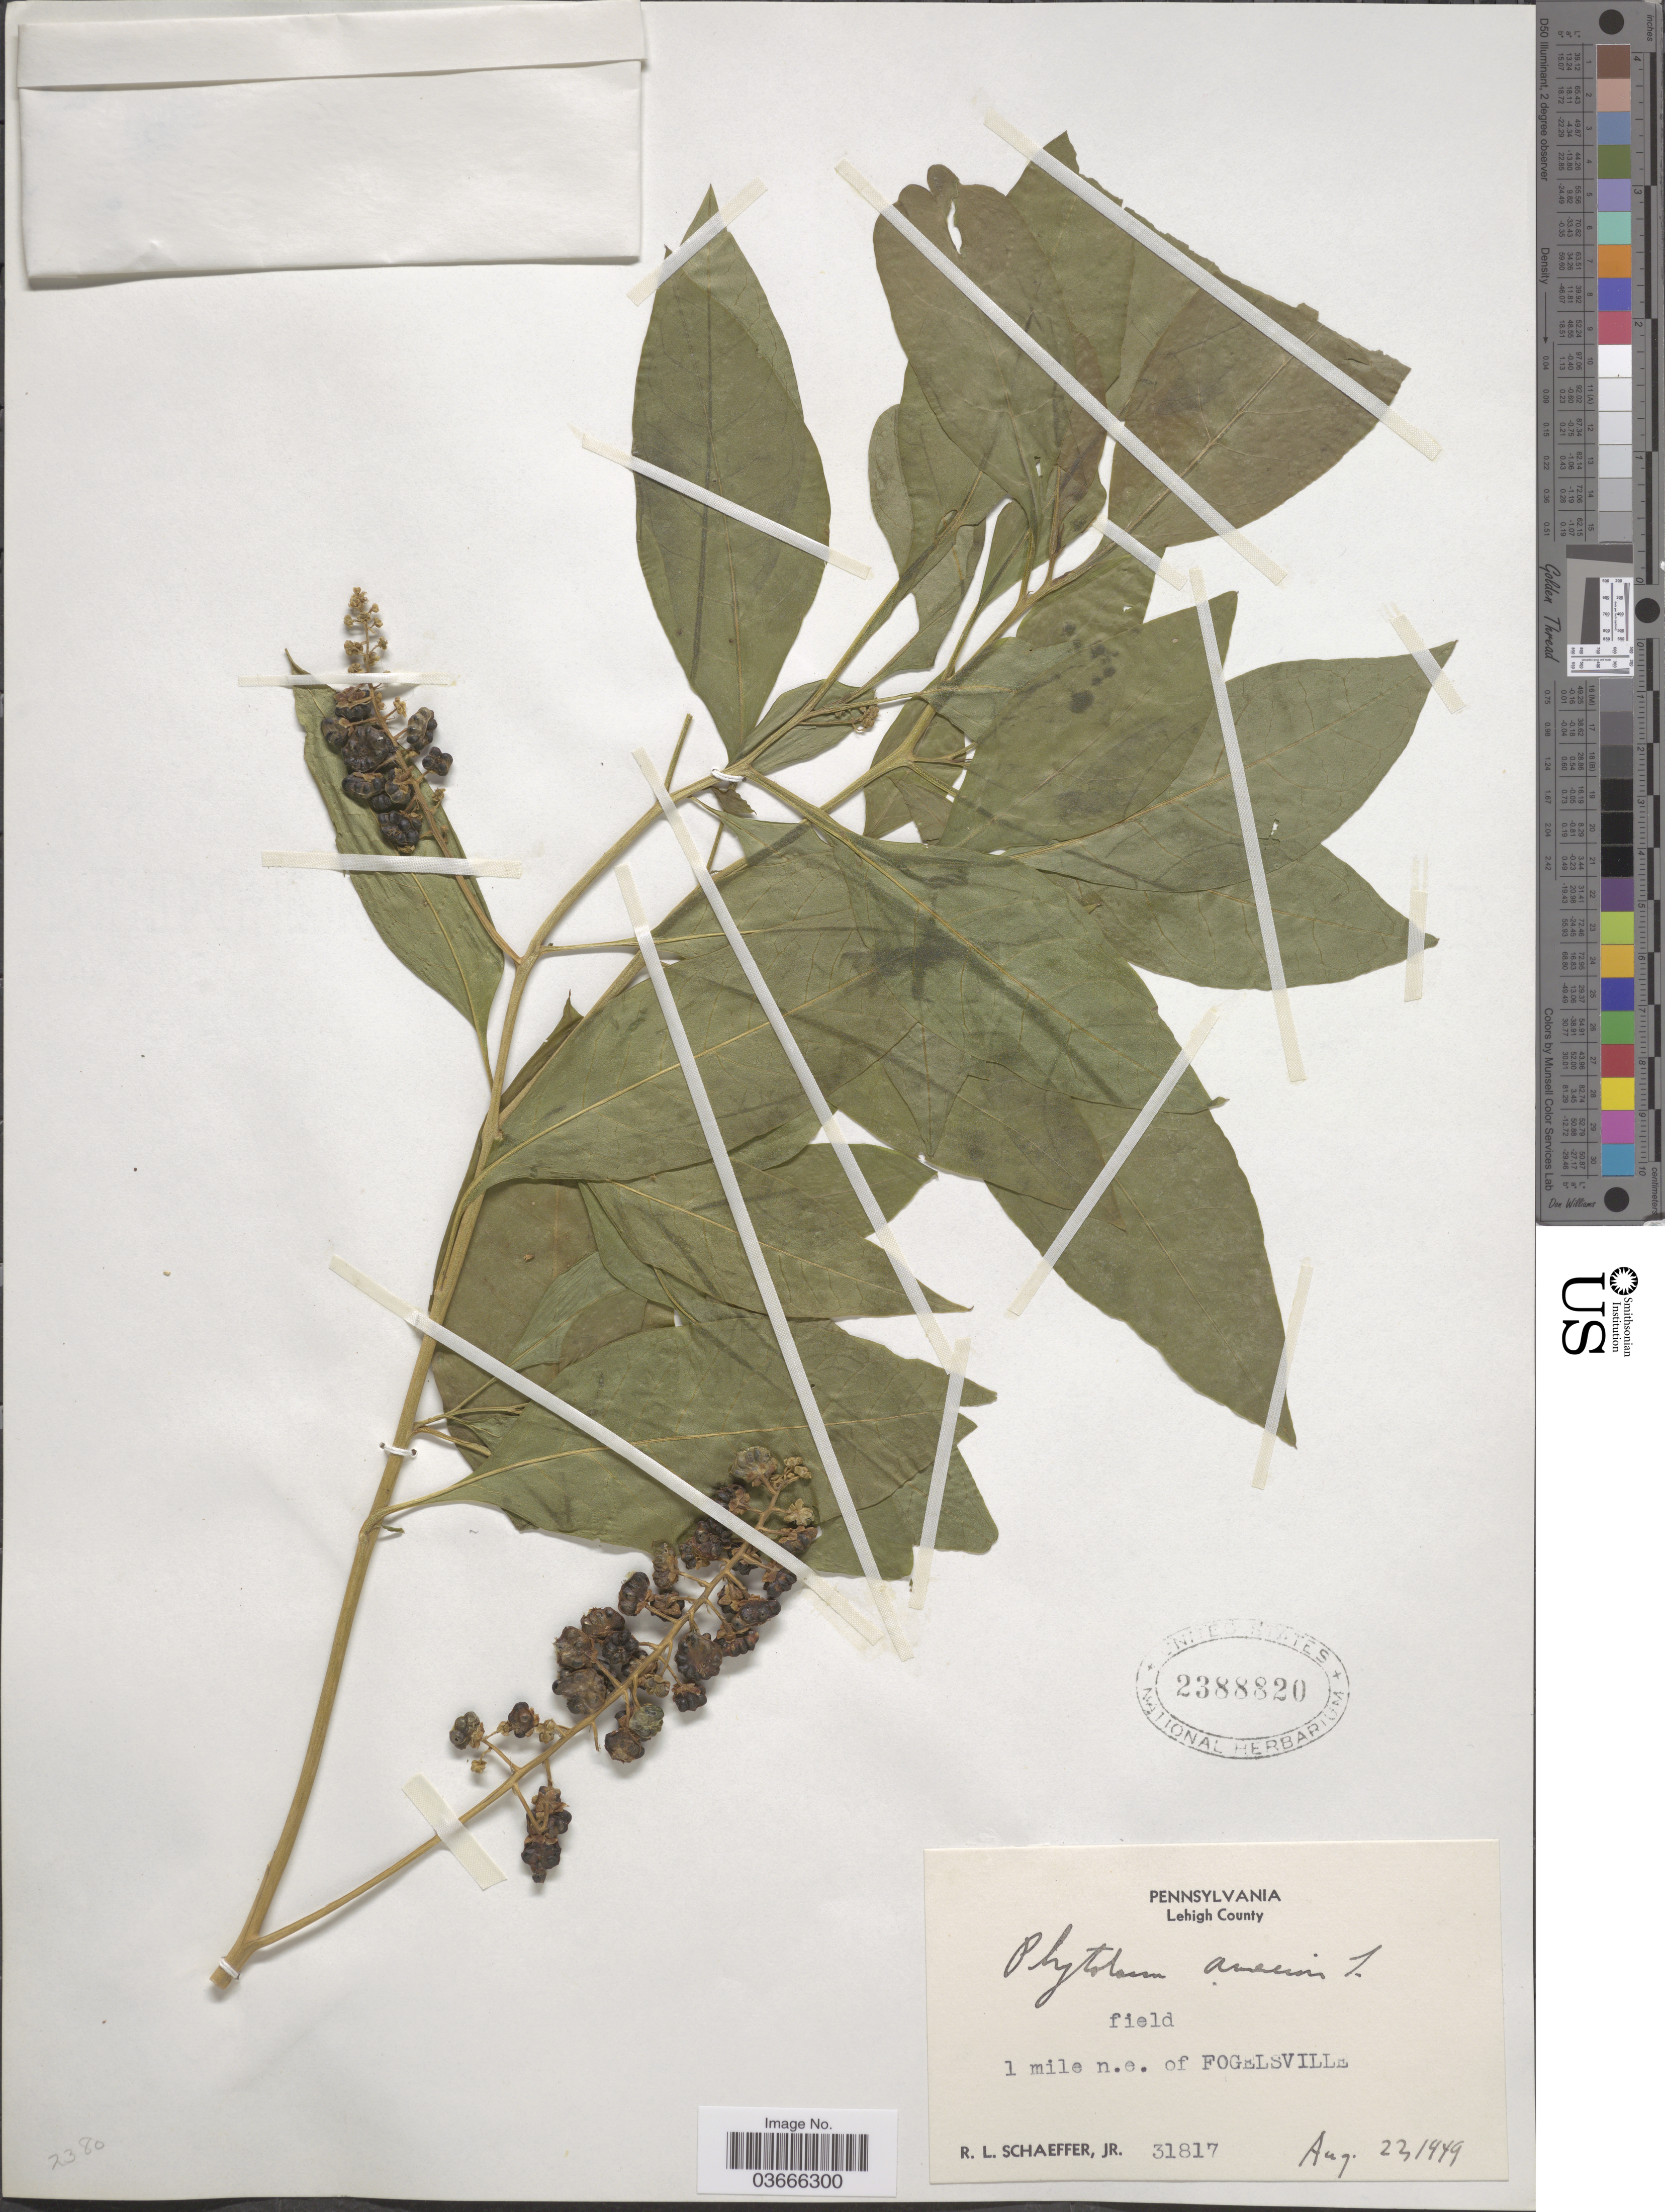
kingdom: Plantae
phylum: Tracheophyta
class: Magnoliopsida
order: Caryophyllales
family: Phytolaccaceae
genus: Phytolacca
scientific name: Phytolacca americana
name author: L.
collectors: R. L. Schaeffer Jr.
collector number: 31817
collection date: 1949-08-22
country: United States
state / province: Pennsylvania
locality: Lehigh County. 1 mile n.e. of Fogelsville.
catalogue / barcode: US 2388820